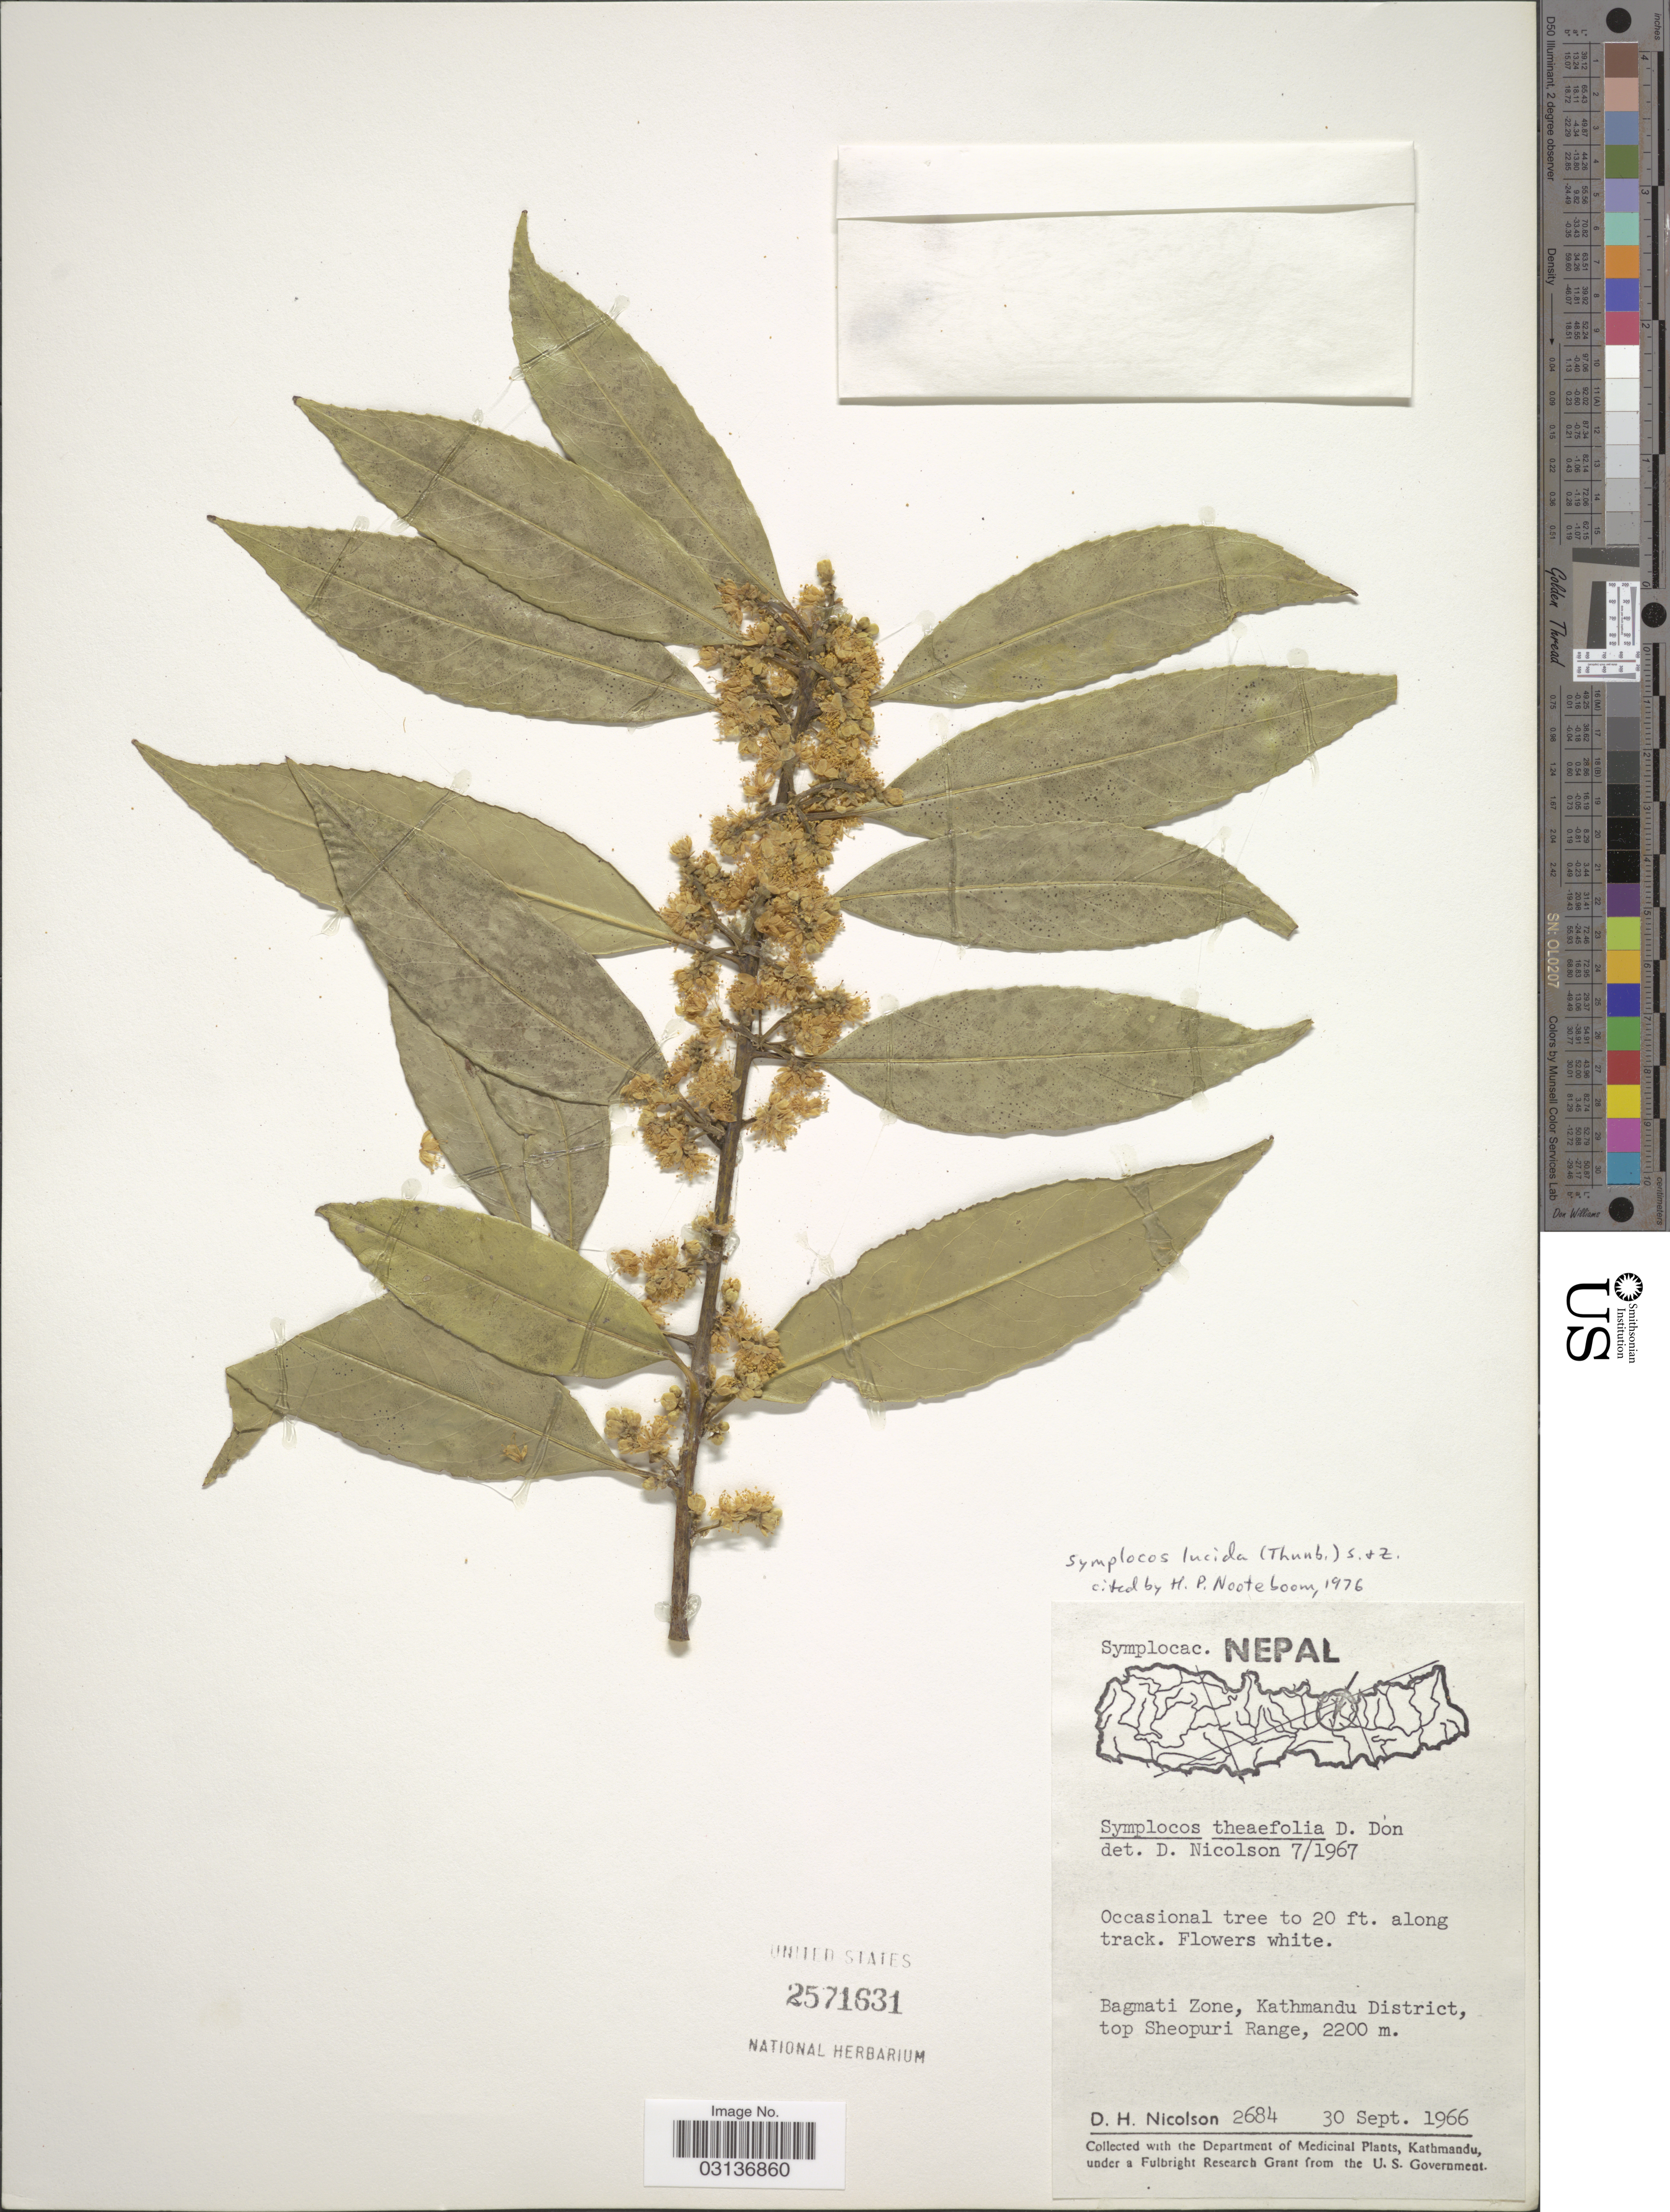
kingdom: Plantae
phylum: Tracheophyta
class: Magnoliopsida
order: Ericales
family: Symplocaceae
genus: Symplocos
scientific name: Symplocos lucida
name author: (Thurb.) Siebold & Zucc.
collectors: D. H. Nicolson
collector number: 2684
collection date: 1966-09-30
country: Nepal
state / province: Bagmati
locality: Bagmati Zone, Kathmandu District, top Sheopuri Range.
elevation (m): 2200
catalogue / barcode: US 2571631